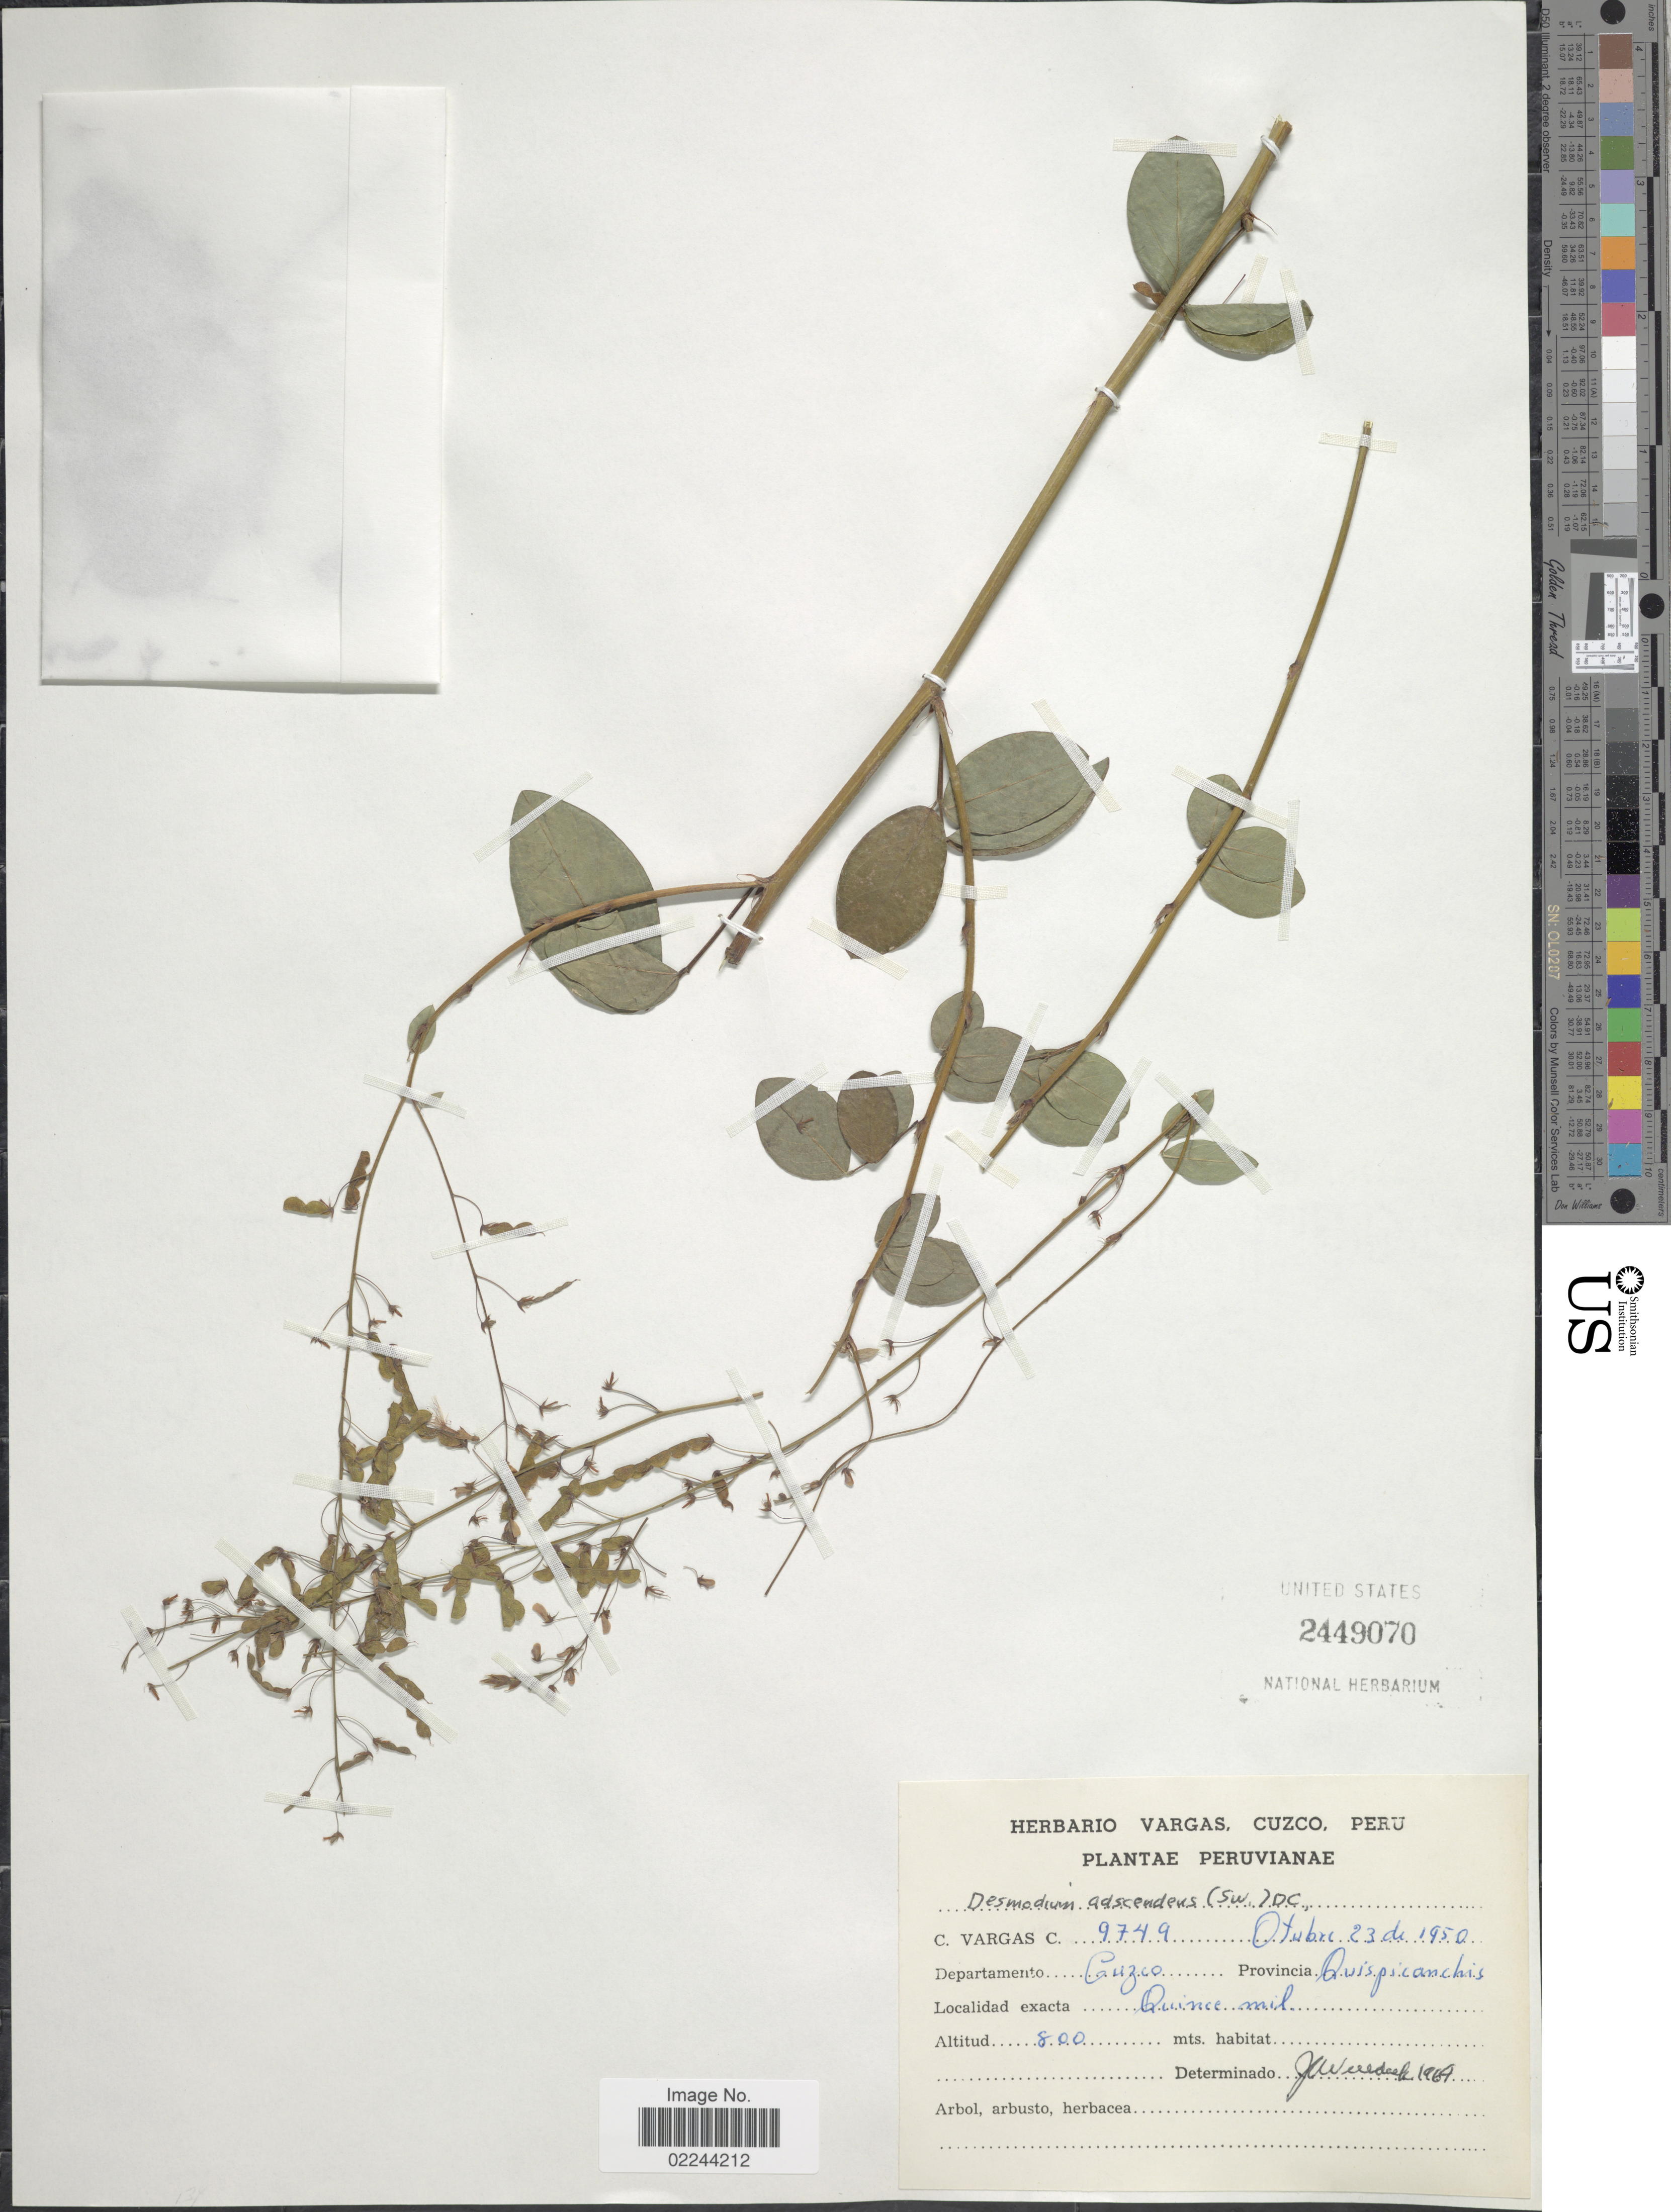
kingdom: Plantae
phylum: Tracheophyta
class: Magnoliopsida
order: Fabales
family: Fabaceae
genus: Grona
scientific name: Grona adscendens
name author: (Sw.) H. Ohashi & K. Ohashi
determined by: Strong, Mark T., (BOT), Smithsonian Institution - National Museum of Natural History (UNITED STATES)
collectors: C. Vargas Calderón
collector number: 9749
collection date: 1950-11-23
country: Peru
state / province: Cusco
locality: Department Cuzco, Provincia Quispicanchis, Quince Mil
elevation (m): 800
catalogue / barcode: US 2449070